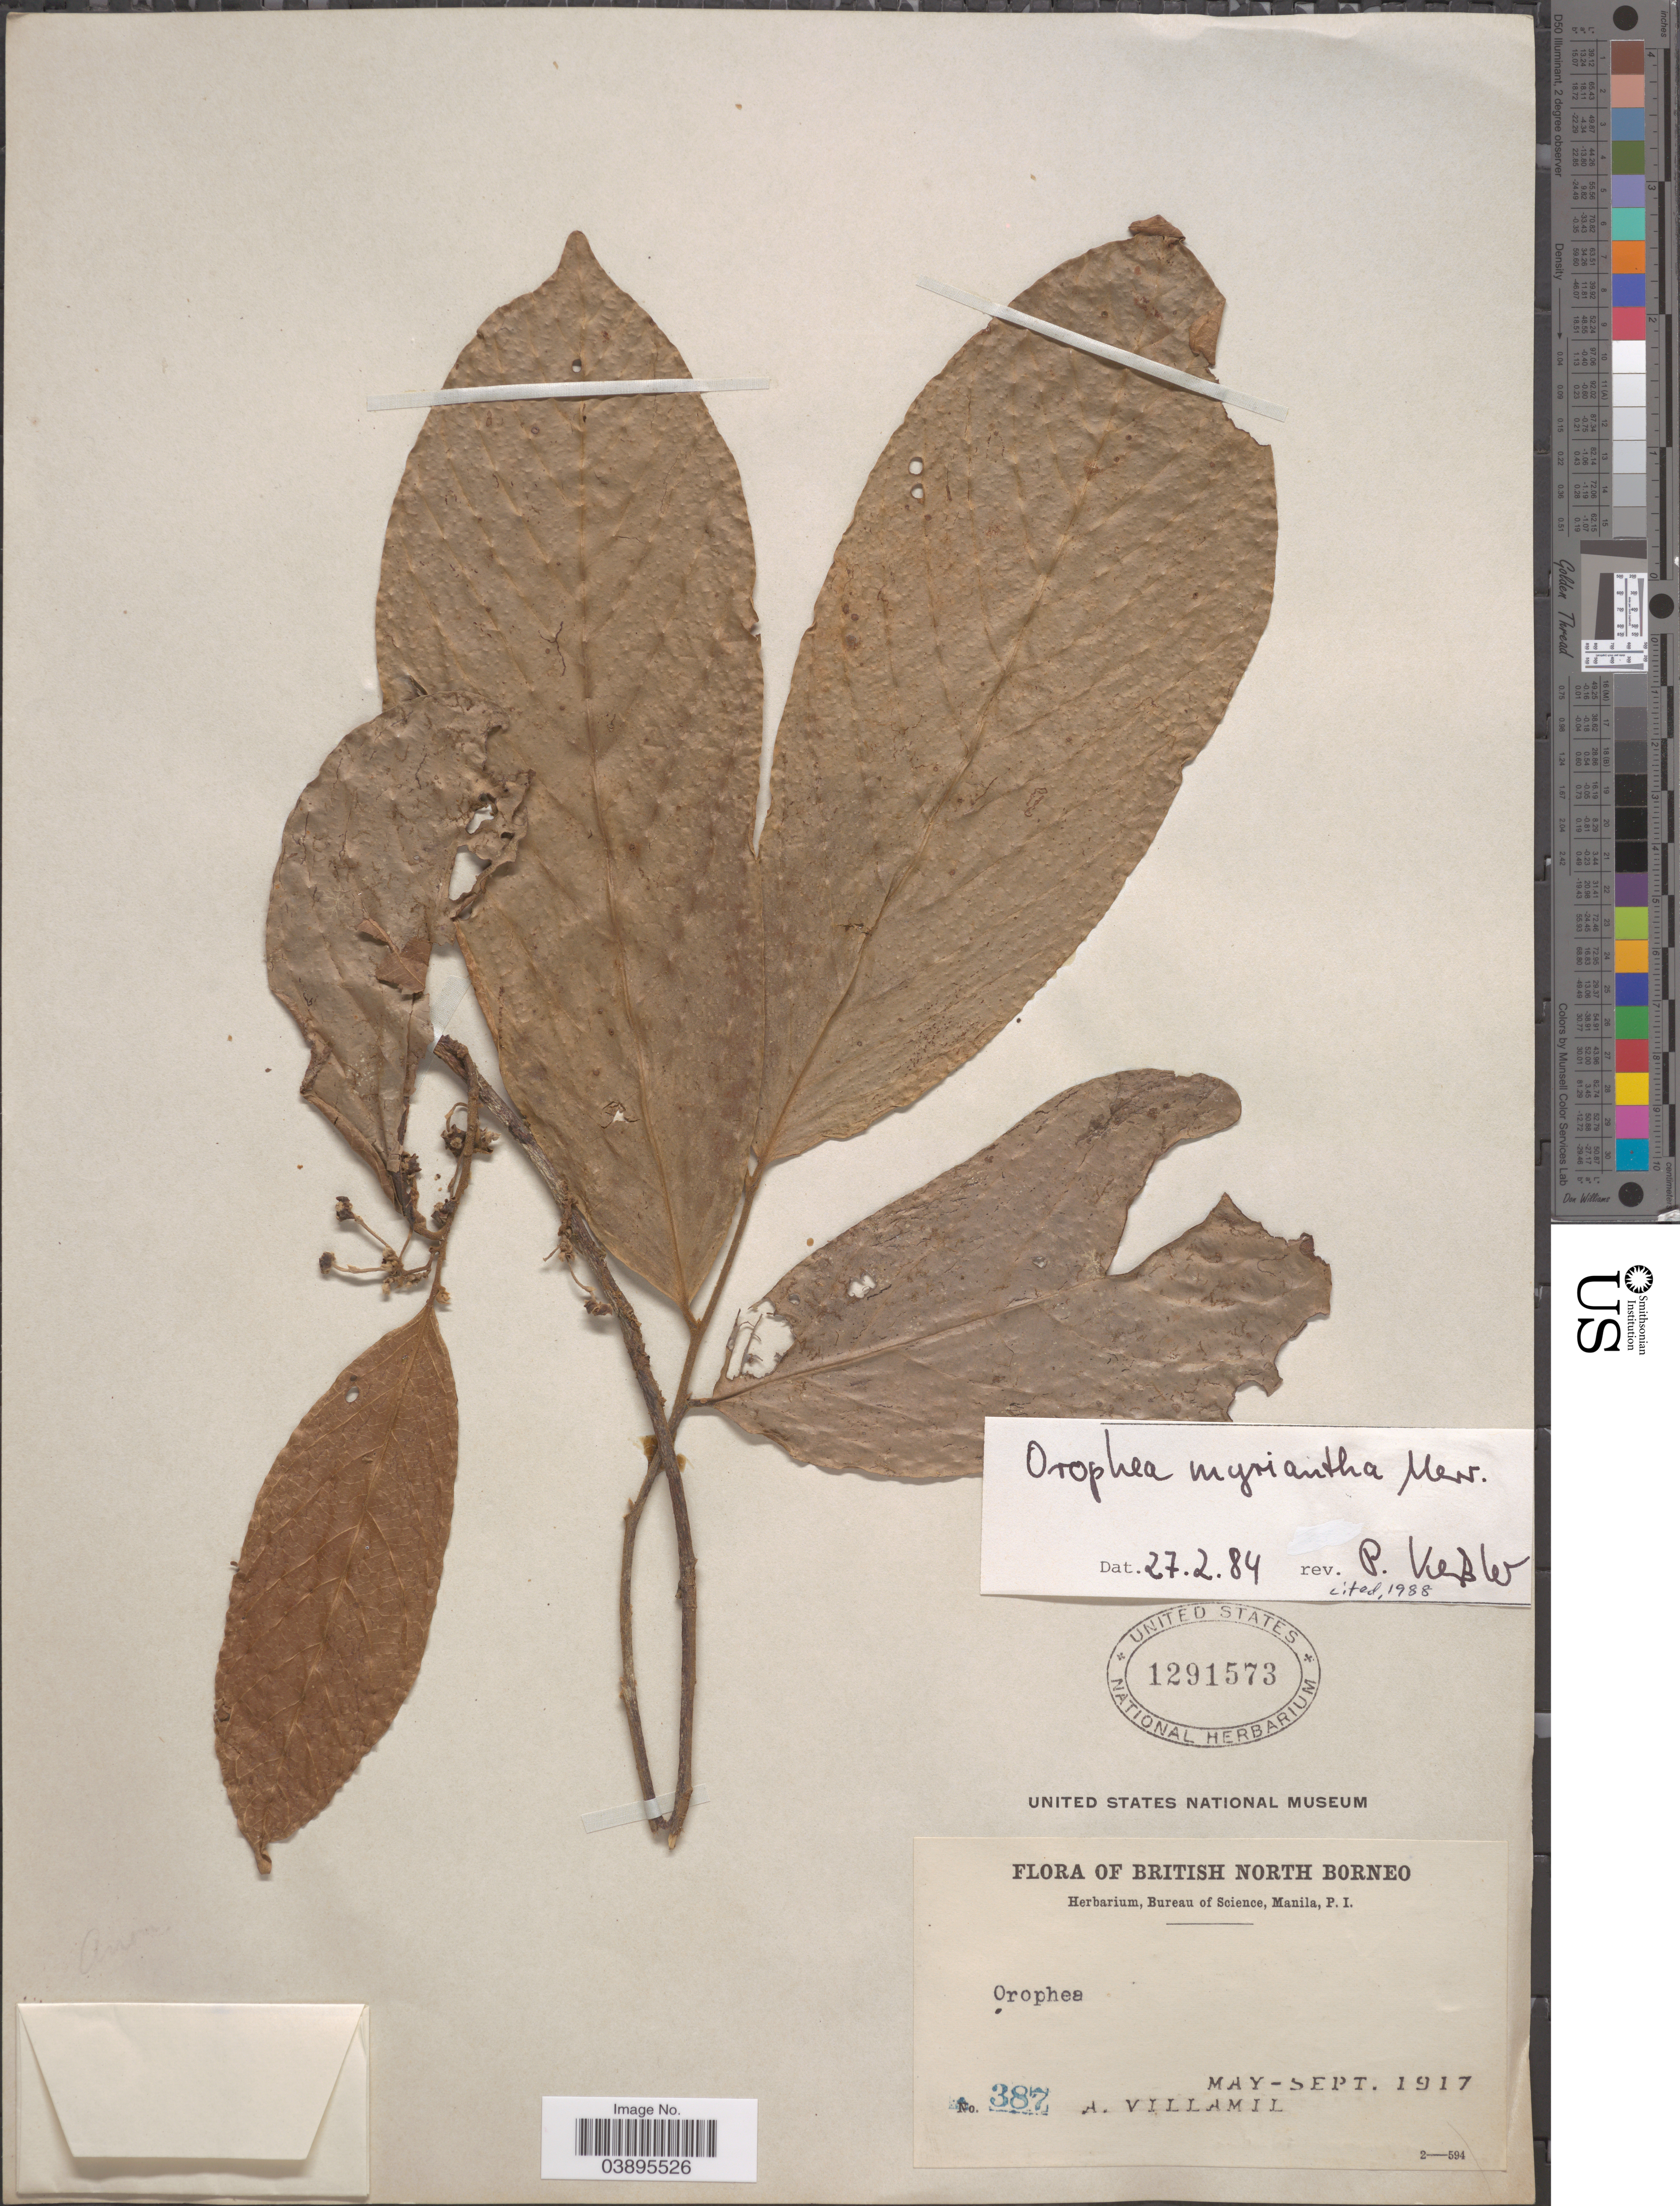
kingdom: Plantae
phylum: Tracheophyta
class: Magnoliopsida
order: Magnoliales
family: Annonaceae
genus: Orophea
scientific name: Orophea myriantha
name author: Merr.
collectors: A. Villamil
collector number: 387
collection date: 1917-05/1917-09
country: Malaysia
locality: British North Borneo.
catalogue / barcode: US 1291573